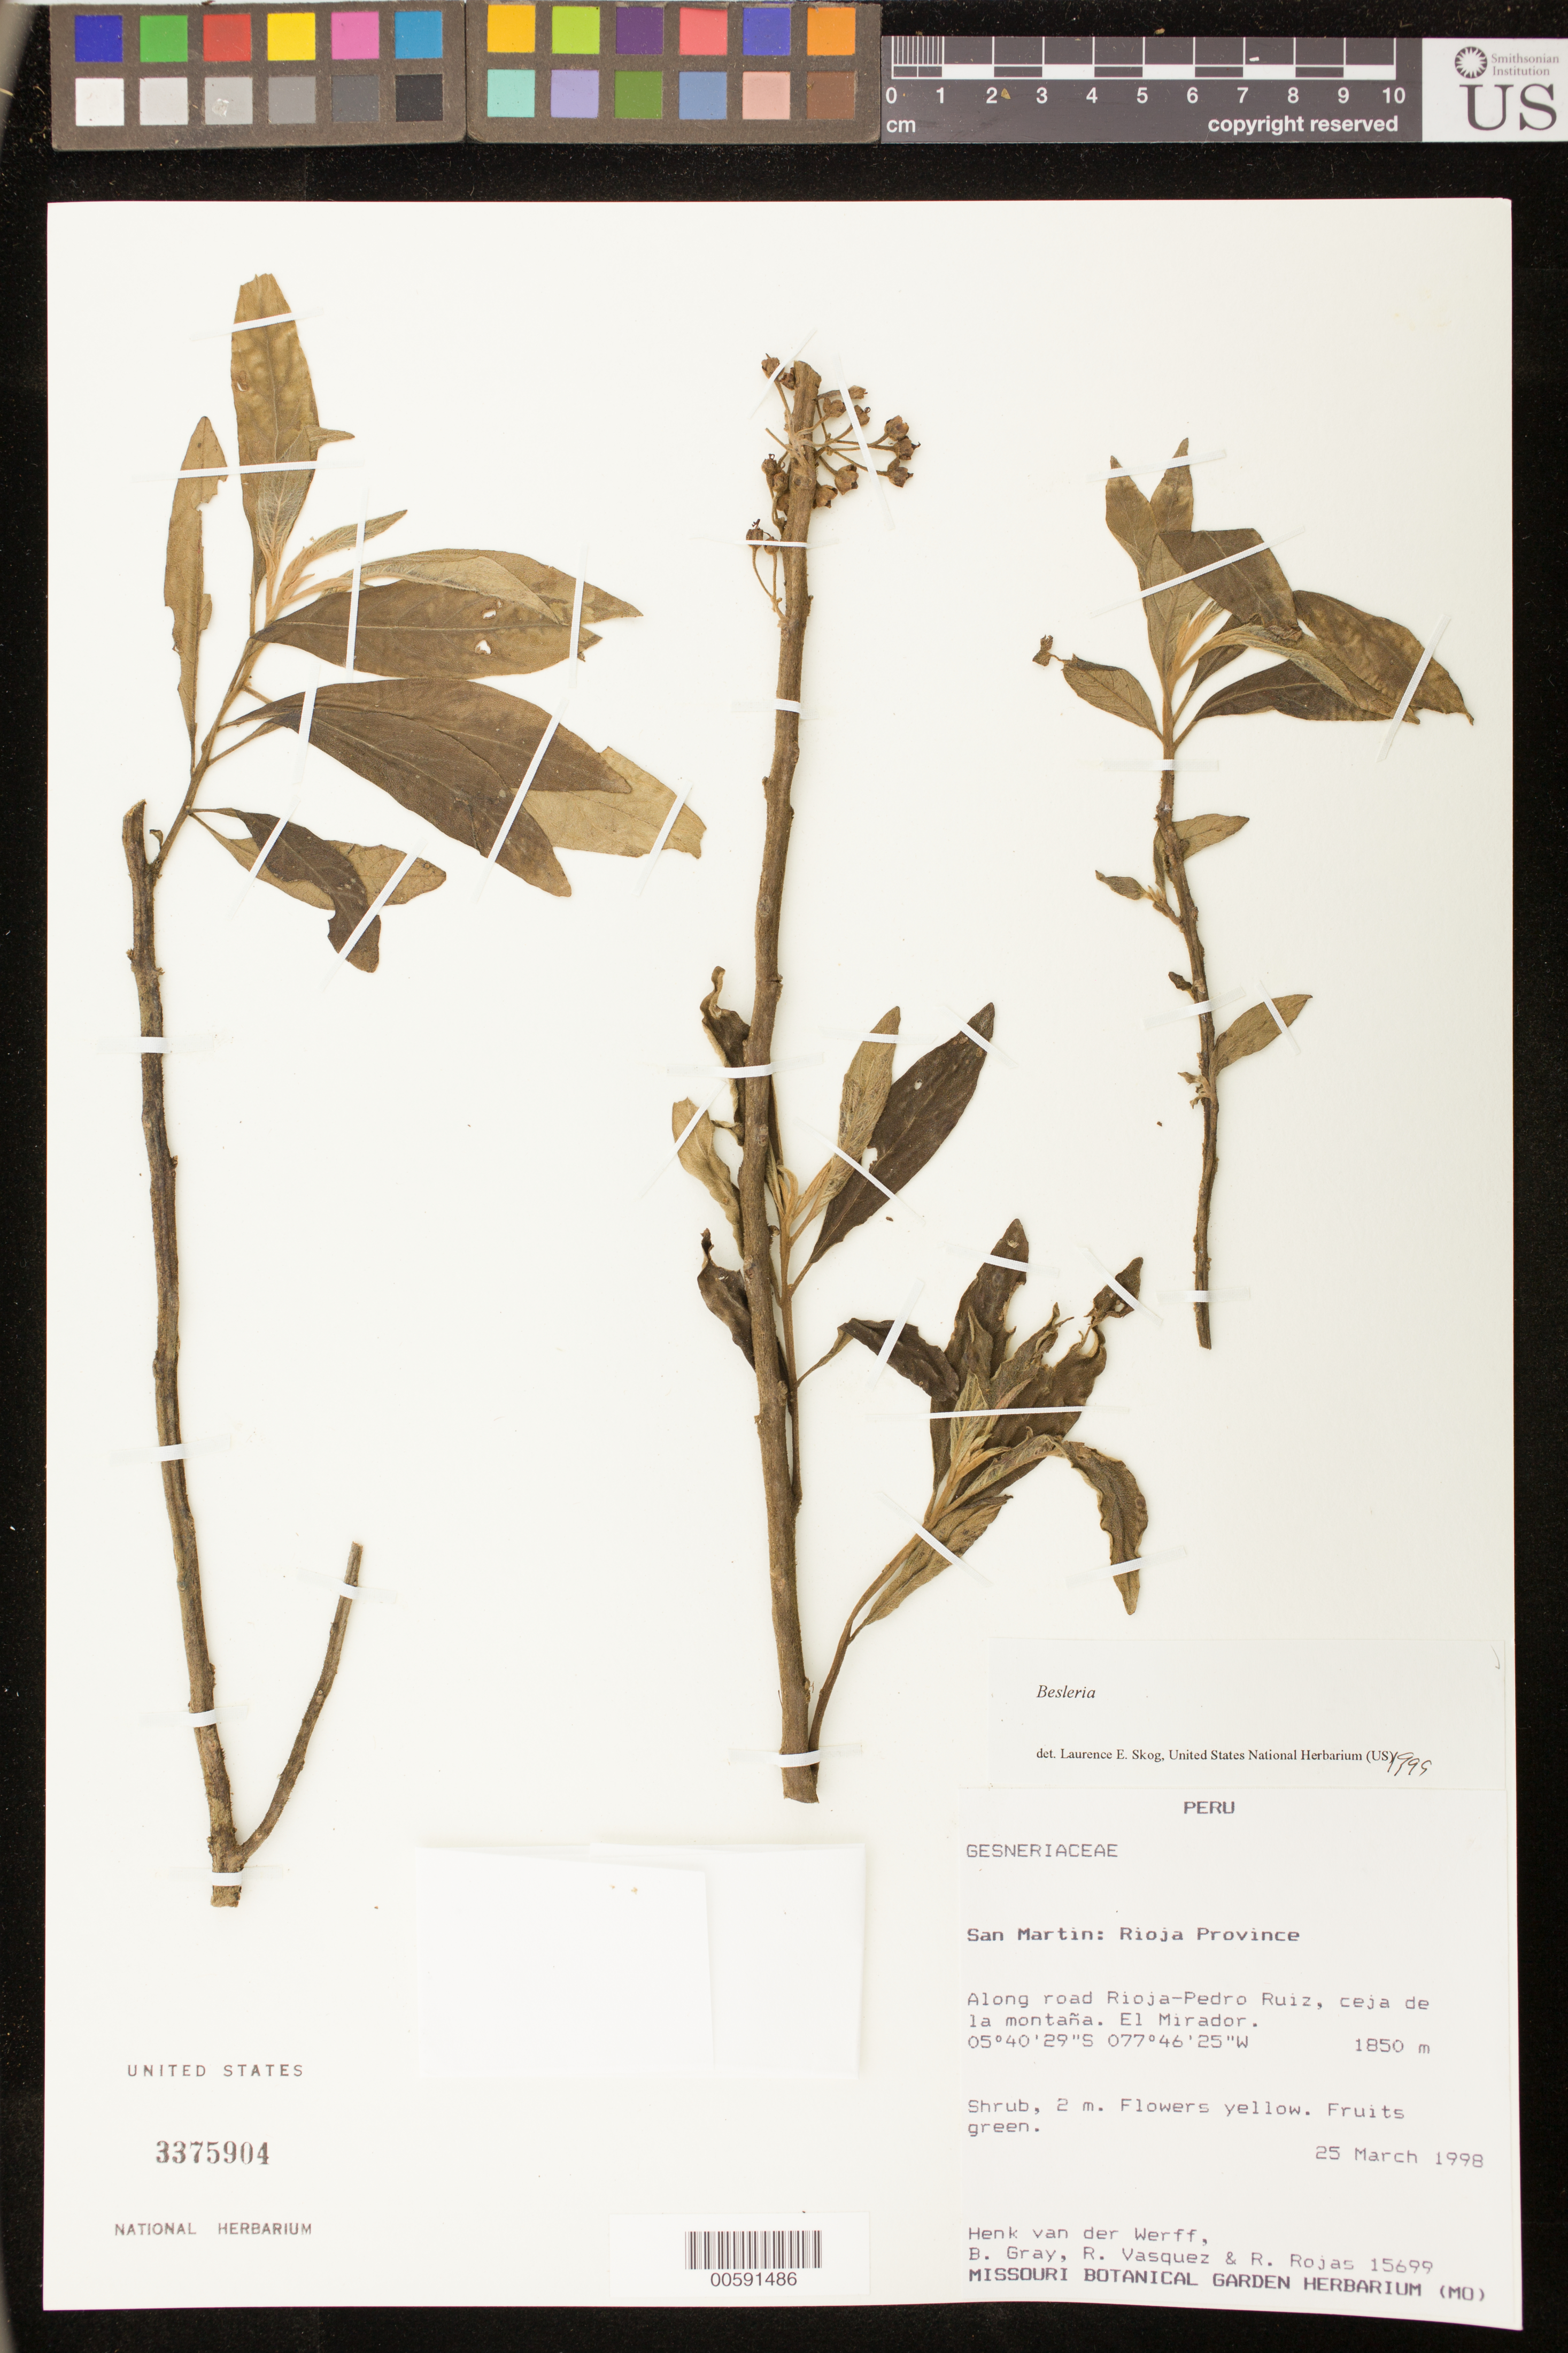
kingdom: Plantae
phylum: Tracheophyta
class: Magnoliopsida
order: Lamiales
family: Gesneriaceae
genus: Besleria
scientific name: Besleria sp.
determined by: Skog, Laurence E.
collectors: H. van der Werff, B. Gray, R. Vásquez & R. Rojas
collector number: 15699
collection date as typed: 25 Mar 1998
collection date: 1998-03-25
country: Peru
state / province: San Martín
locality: Prov. Rioja; along road Rioja-Pedro Ruiz, El Mirador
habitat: Ceja de la montaña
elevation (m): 1850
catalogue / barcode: US 3375904